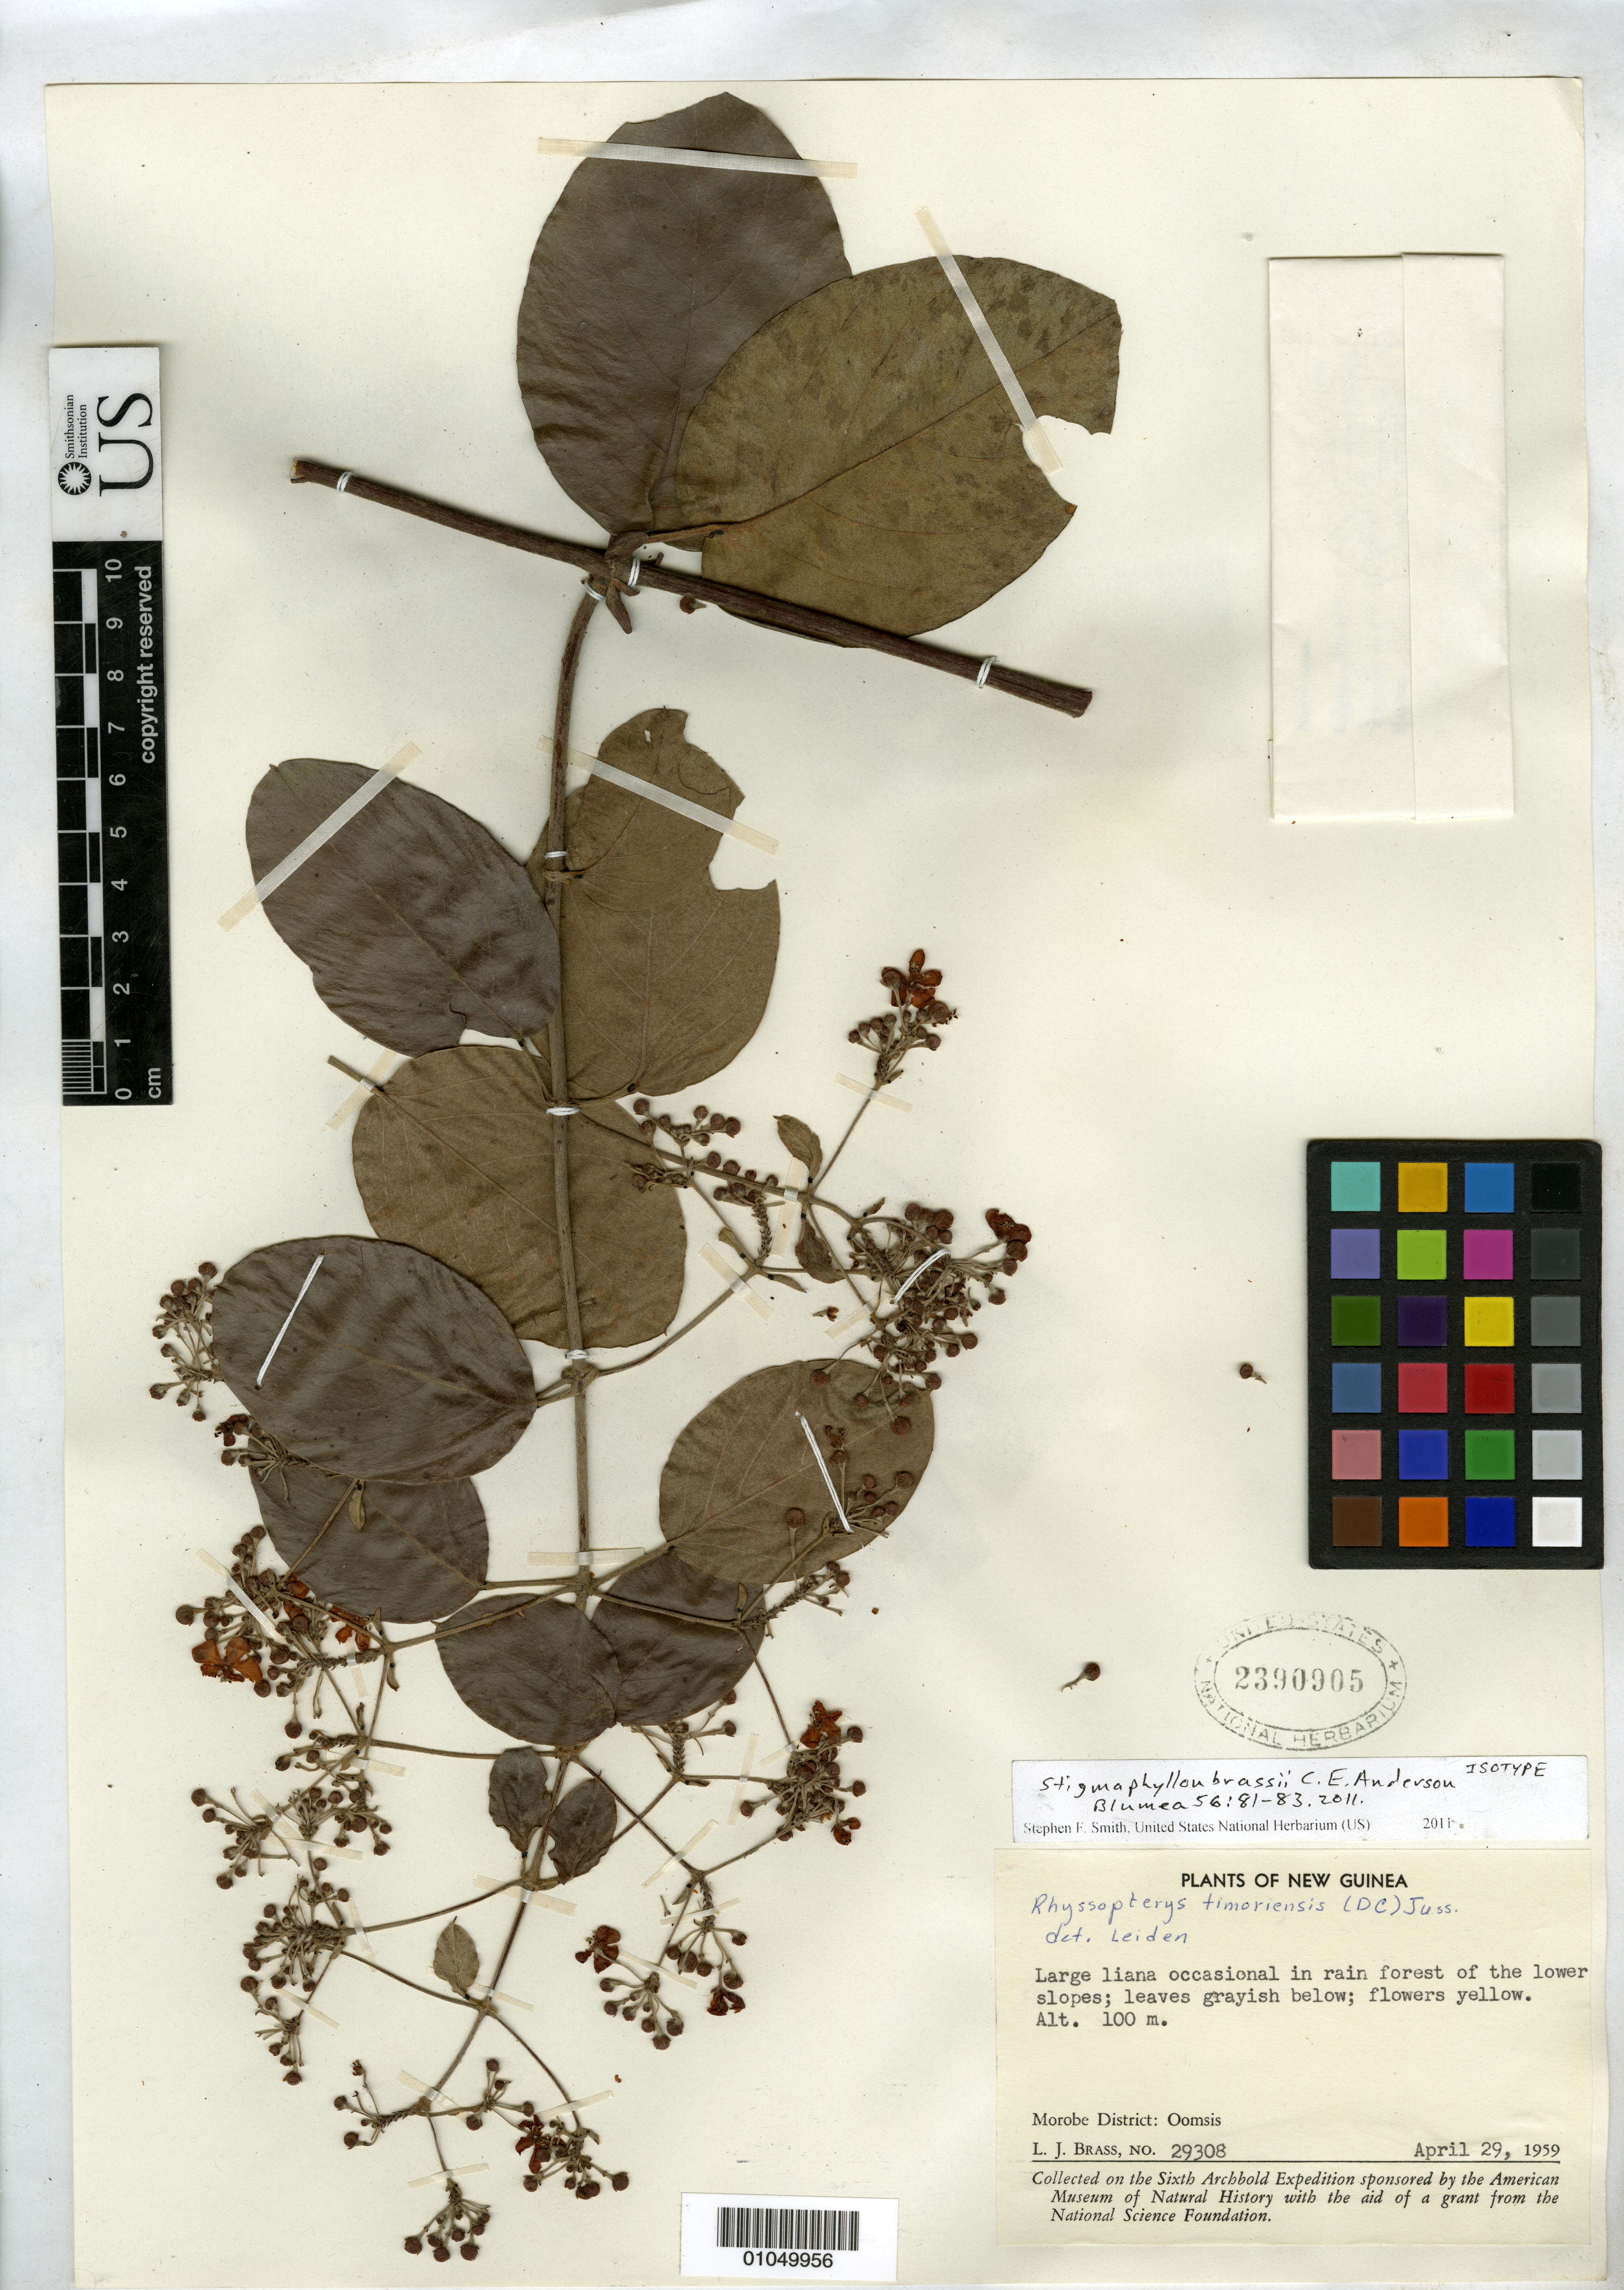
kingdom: Plantae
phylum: Tracheophyta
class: Magnoliopsida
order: Malpighiales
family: Malpighiaceae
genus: Stigmaphyllon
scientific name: Stigmaphyllon brassii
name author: C.E. Anderson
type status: Isotype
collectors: L. J. Brass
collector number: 29308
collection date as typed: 29 Apr 1959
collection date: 1959-04-29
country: Papua New Guinea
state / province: Morobe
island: New Guinea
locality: Morobe District: Oomsis.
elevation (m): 100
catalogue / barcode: US 2390905